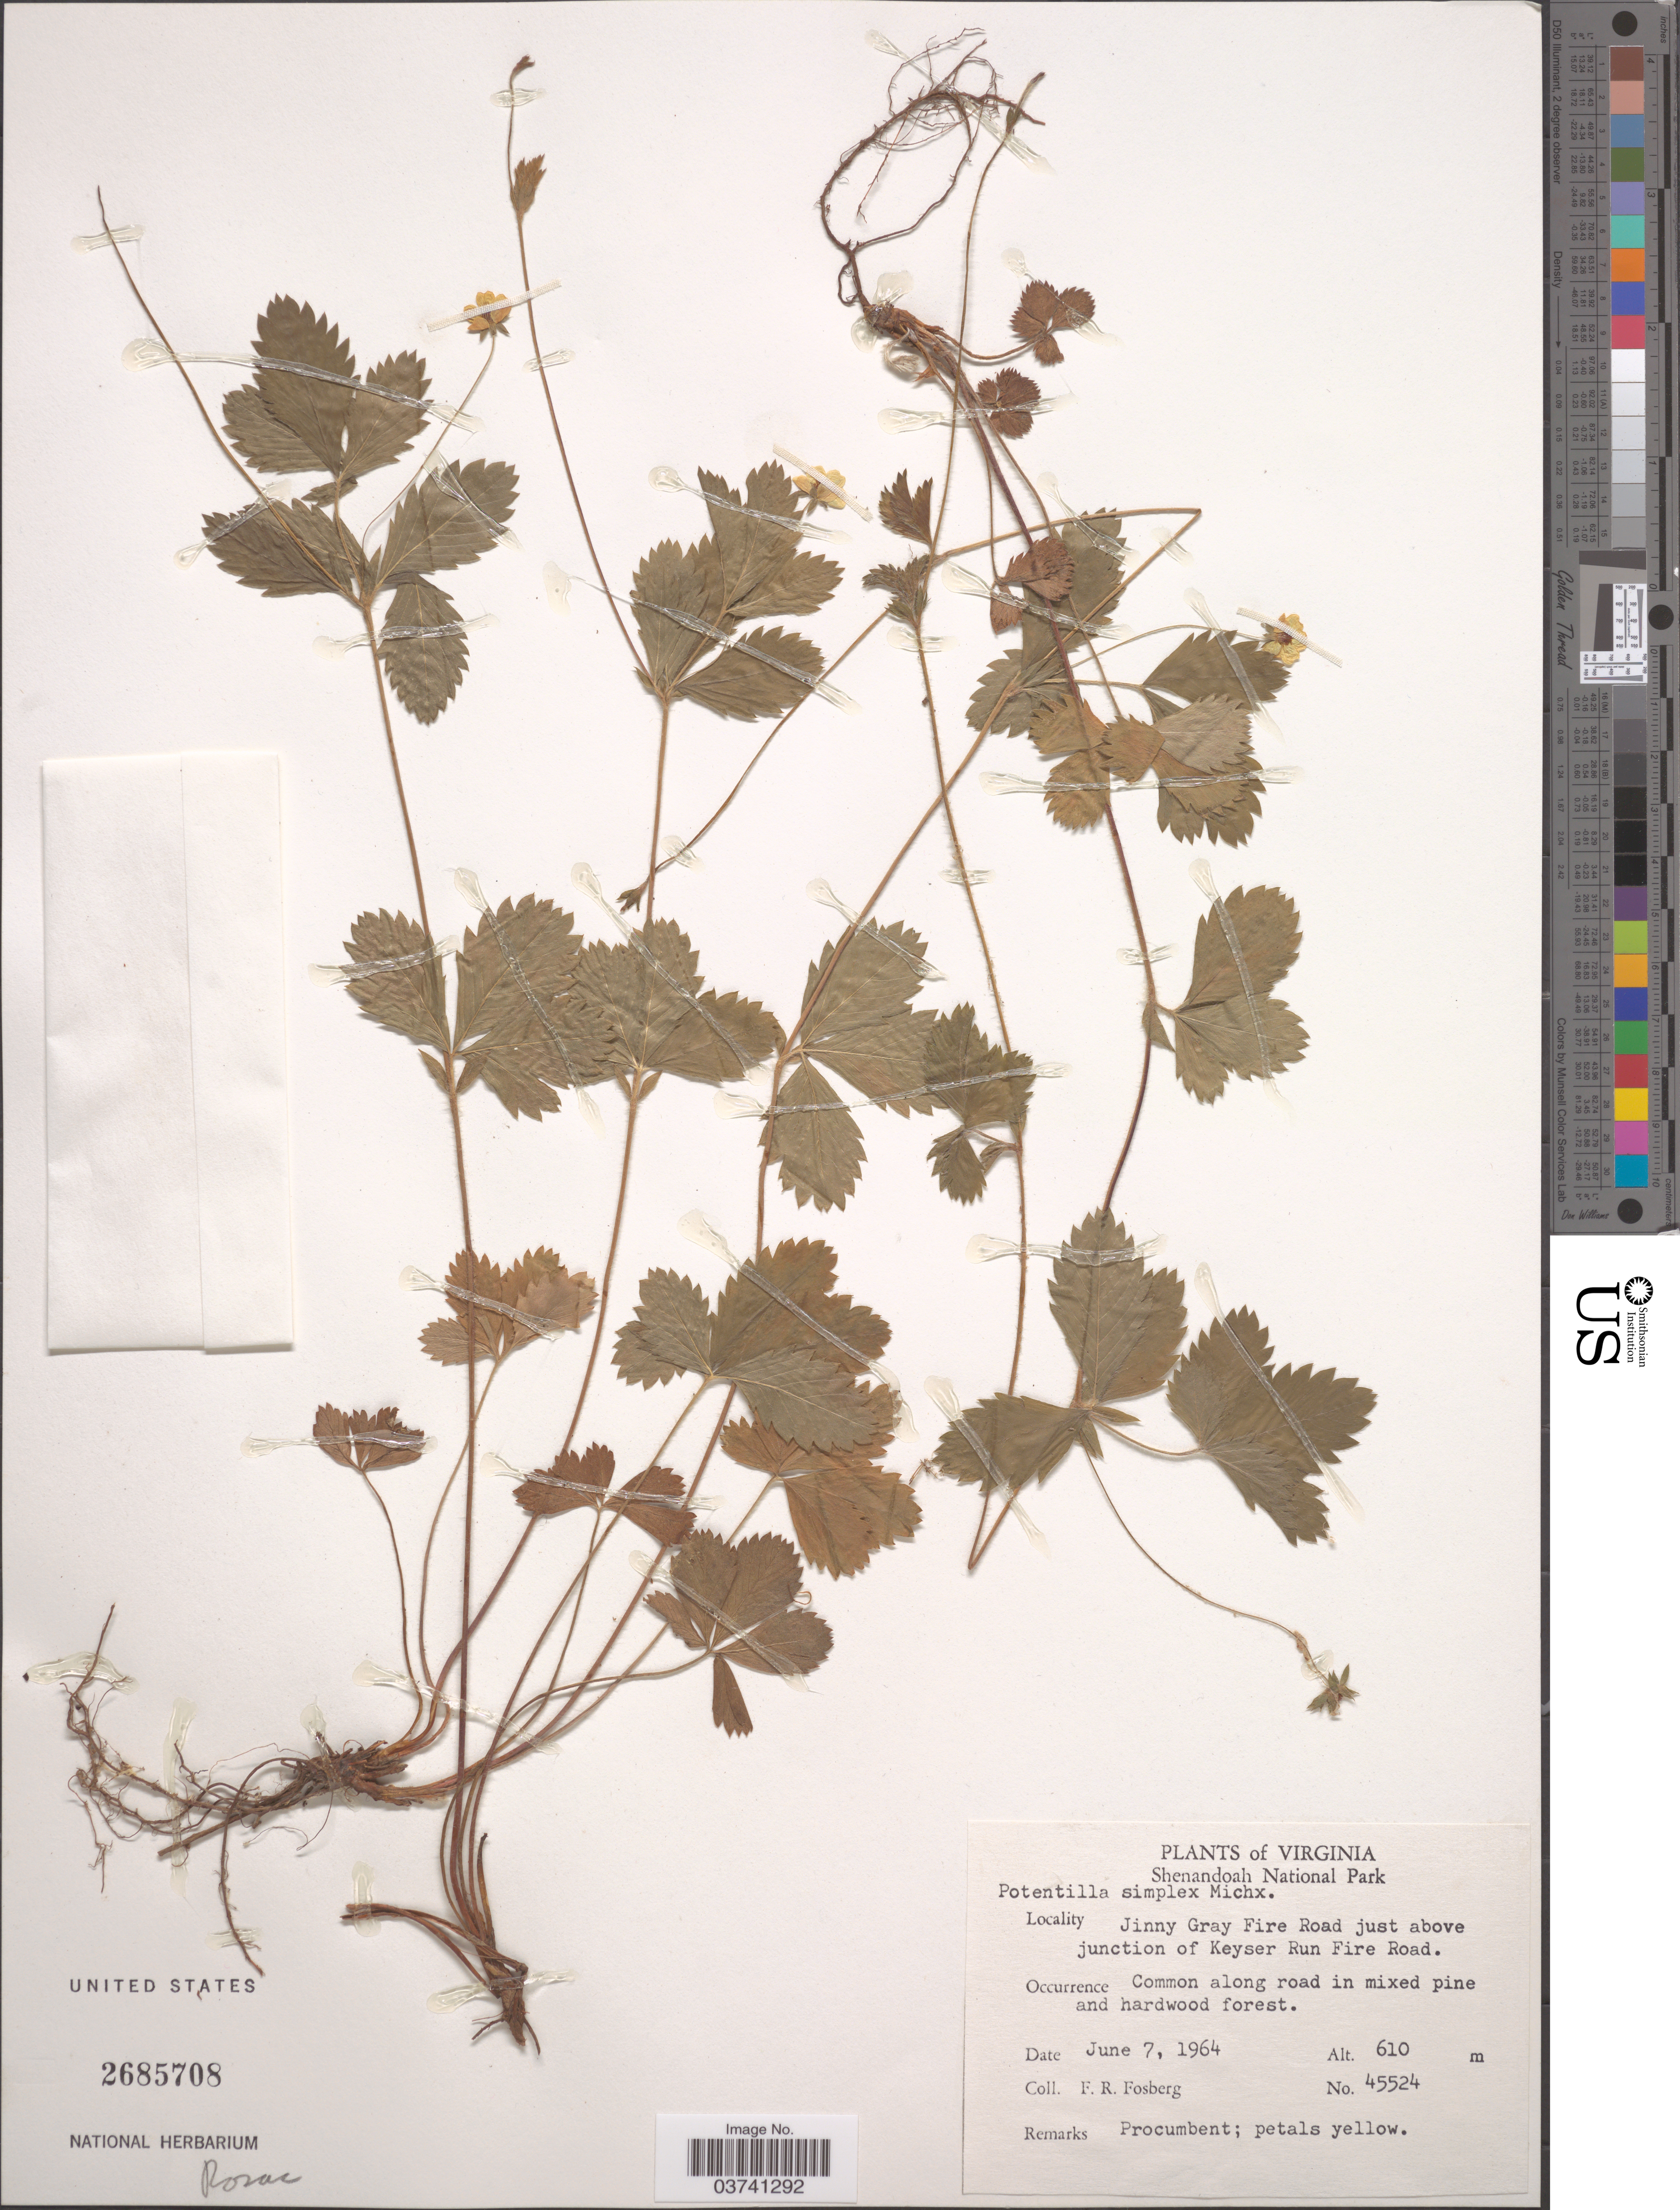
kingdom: Plantae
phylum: Tracheophyta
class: Magnoliopsida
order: Rosales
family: Rosaceae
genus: Potentilla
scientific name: Potentilla simplex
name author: Michx.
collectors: F. R. Fosberg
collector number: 45524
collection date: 1964-06-07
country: United States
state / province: Virginia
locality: Shenandoah National Park. Jinny Gray Fire Road just above junction of Keyser Run Fire Road.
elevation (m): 610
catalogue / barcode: US 2685708